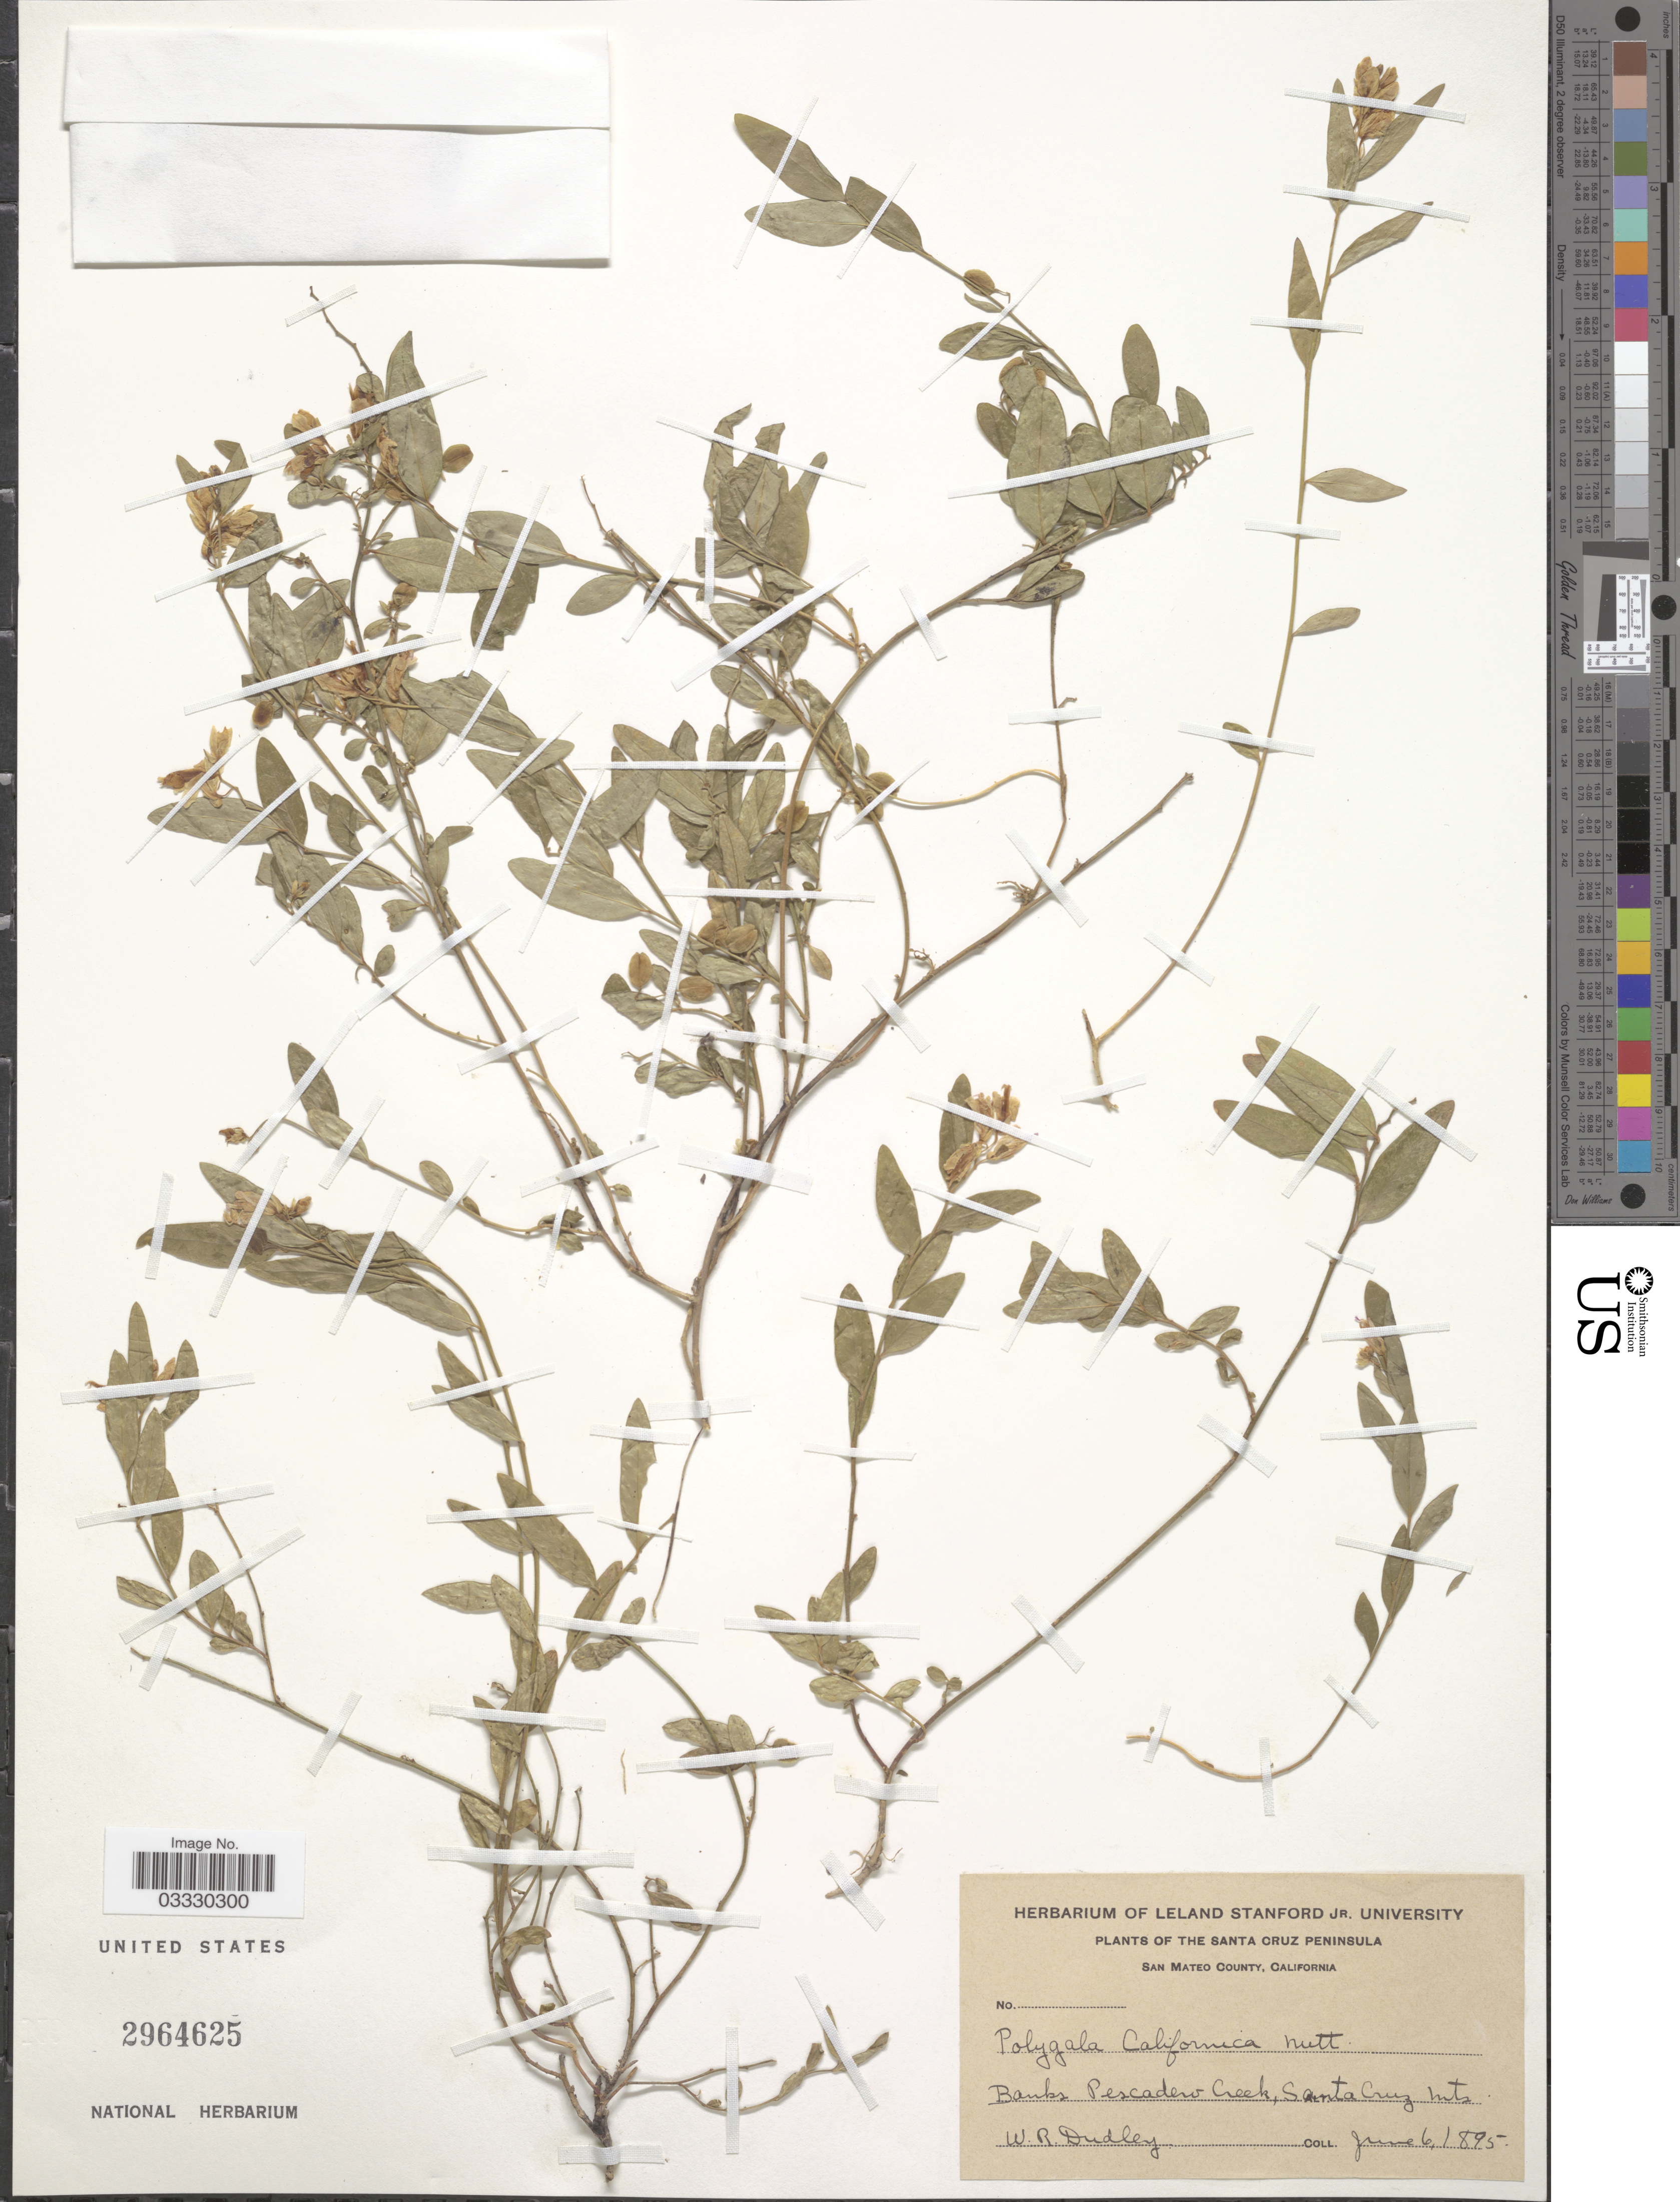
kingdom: Plantae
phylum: Tracheophyta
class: Magnoliopsida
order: Fabales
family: Polygalaceae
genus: Rhinotropis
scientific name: Rhinotropis californica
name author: (Nutt.) J.R. Abbott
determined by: Strong, Mark T., (BOT), Smithsonian Institution - National Museum of Natural History (UNITED STATES)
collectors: W. Dudley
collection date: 1895-06-06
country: United States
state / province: California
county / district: San Mateo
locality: Santa Cruz Peninsula. San Mateo County. Banks Pescadew Creek, Santa CruzMts.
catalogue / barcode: US 2964625